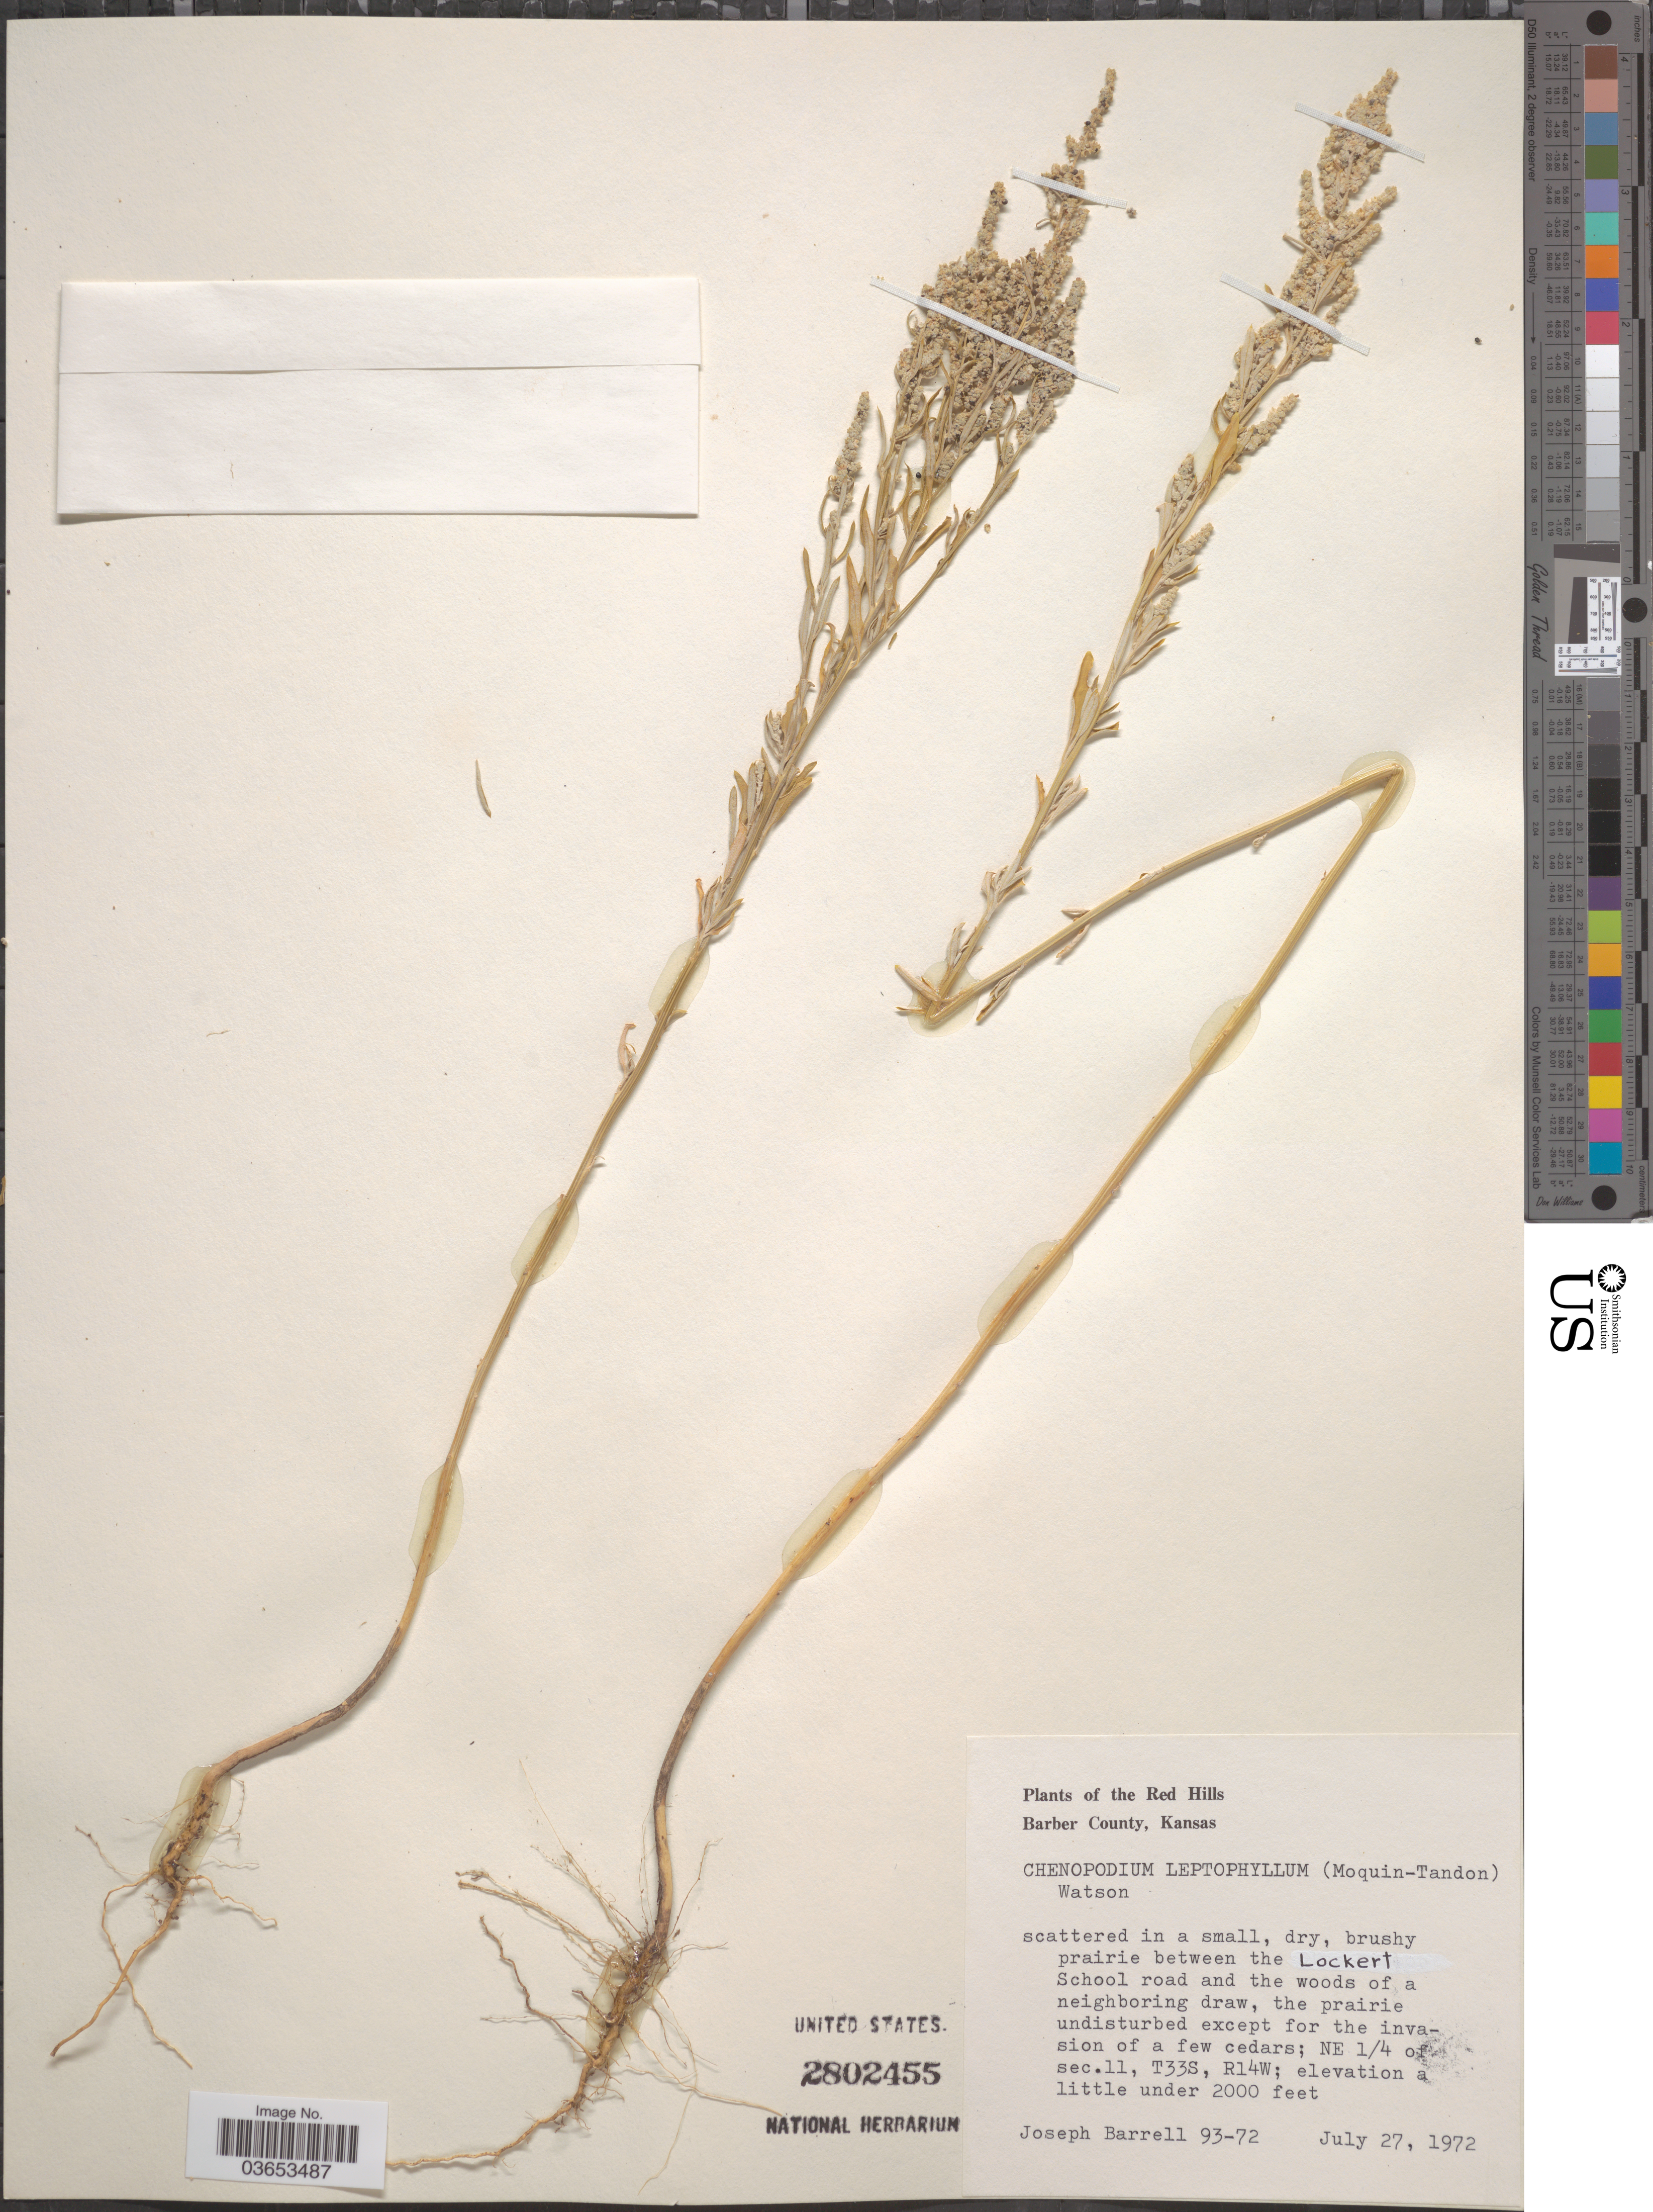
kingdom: Plantae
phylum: Tracheophyta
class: Magnoliopsida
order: Caryophyllales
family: Amaranthaceae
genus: Chenopodium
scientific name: Chenopodium leptophyllum var. leptophylloides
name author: (Murr) Thell. & Aellen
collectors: J. Barrell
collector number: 93-72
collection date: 1972-07-27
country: United States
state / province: Kansas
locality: Red Hills, Barber County. Between the Lockert School road and the woods of a neighboring draw. NE 1/4 of sec. 11, T33S, R14W.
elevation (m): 610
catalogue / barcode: US 2802455